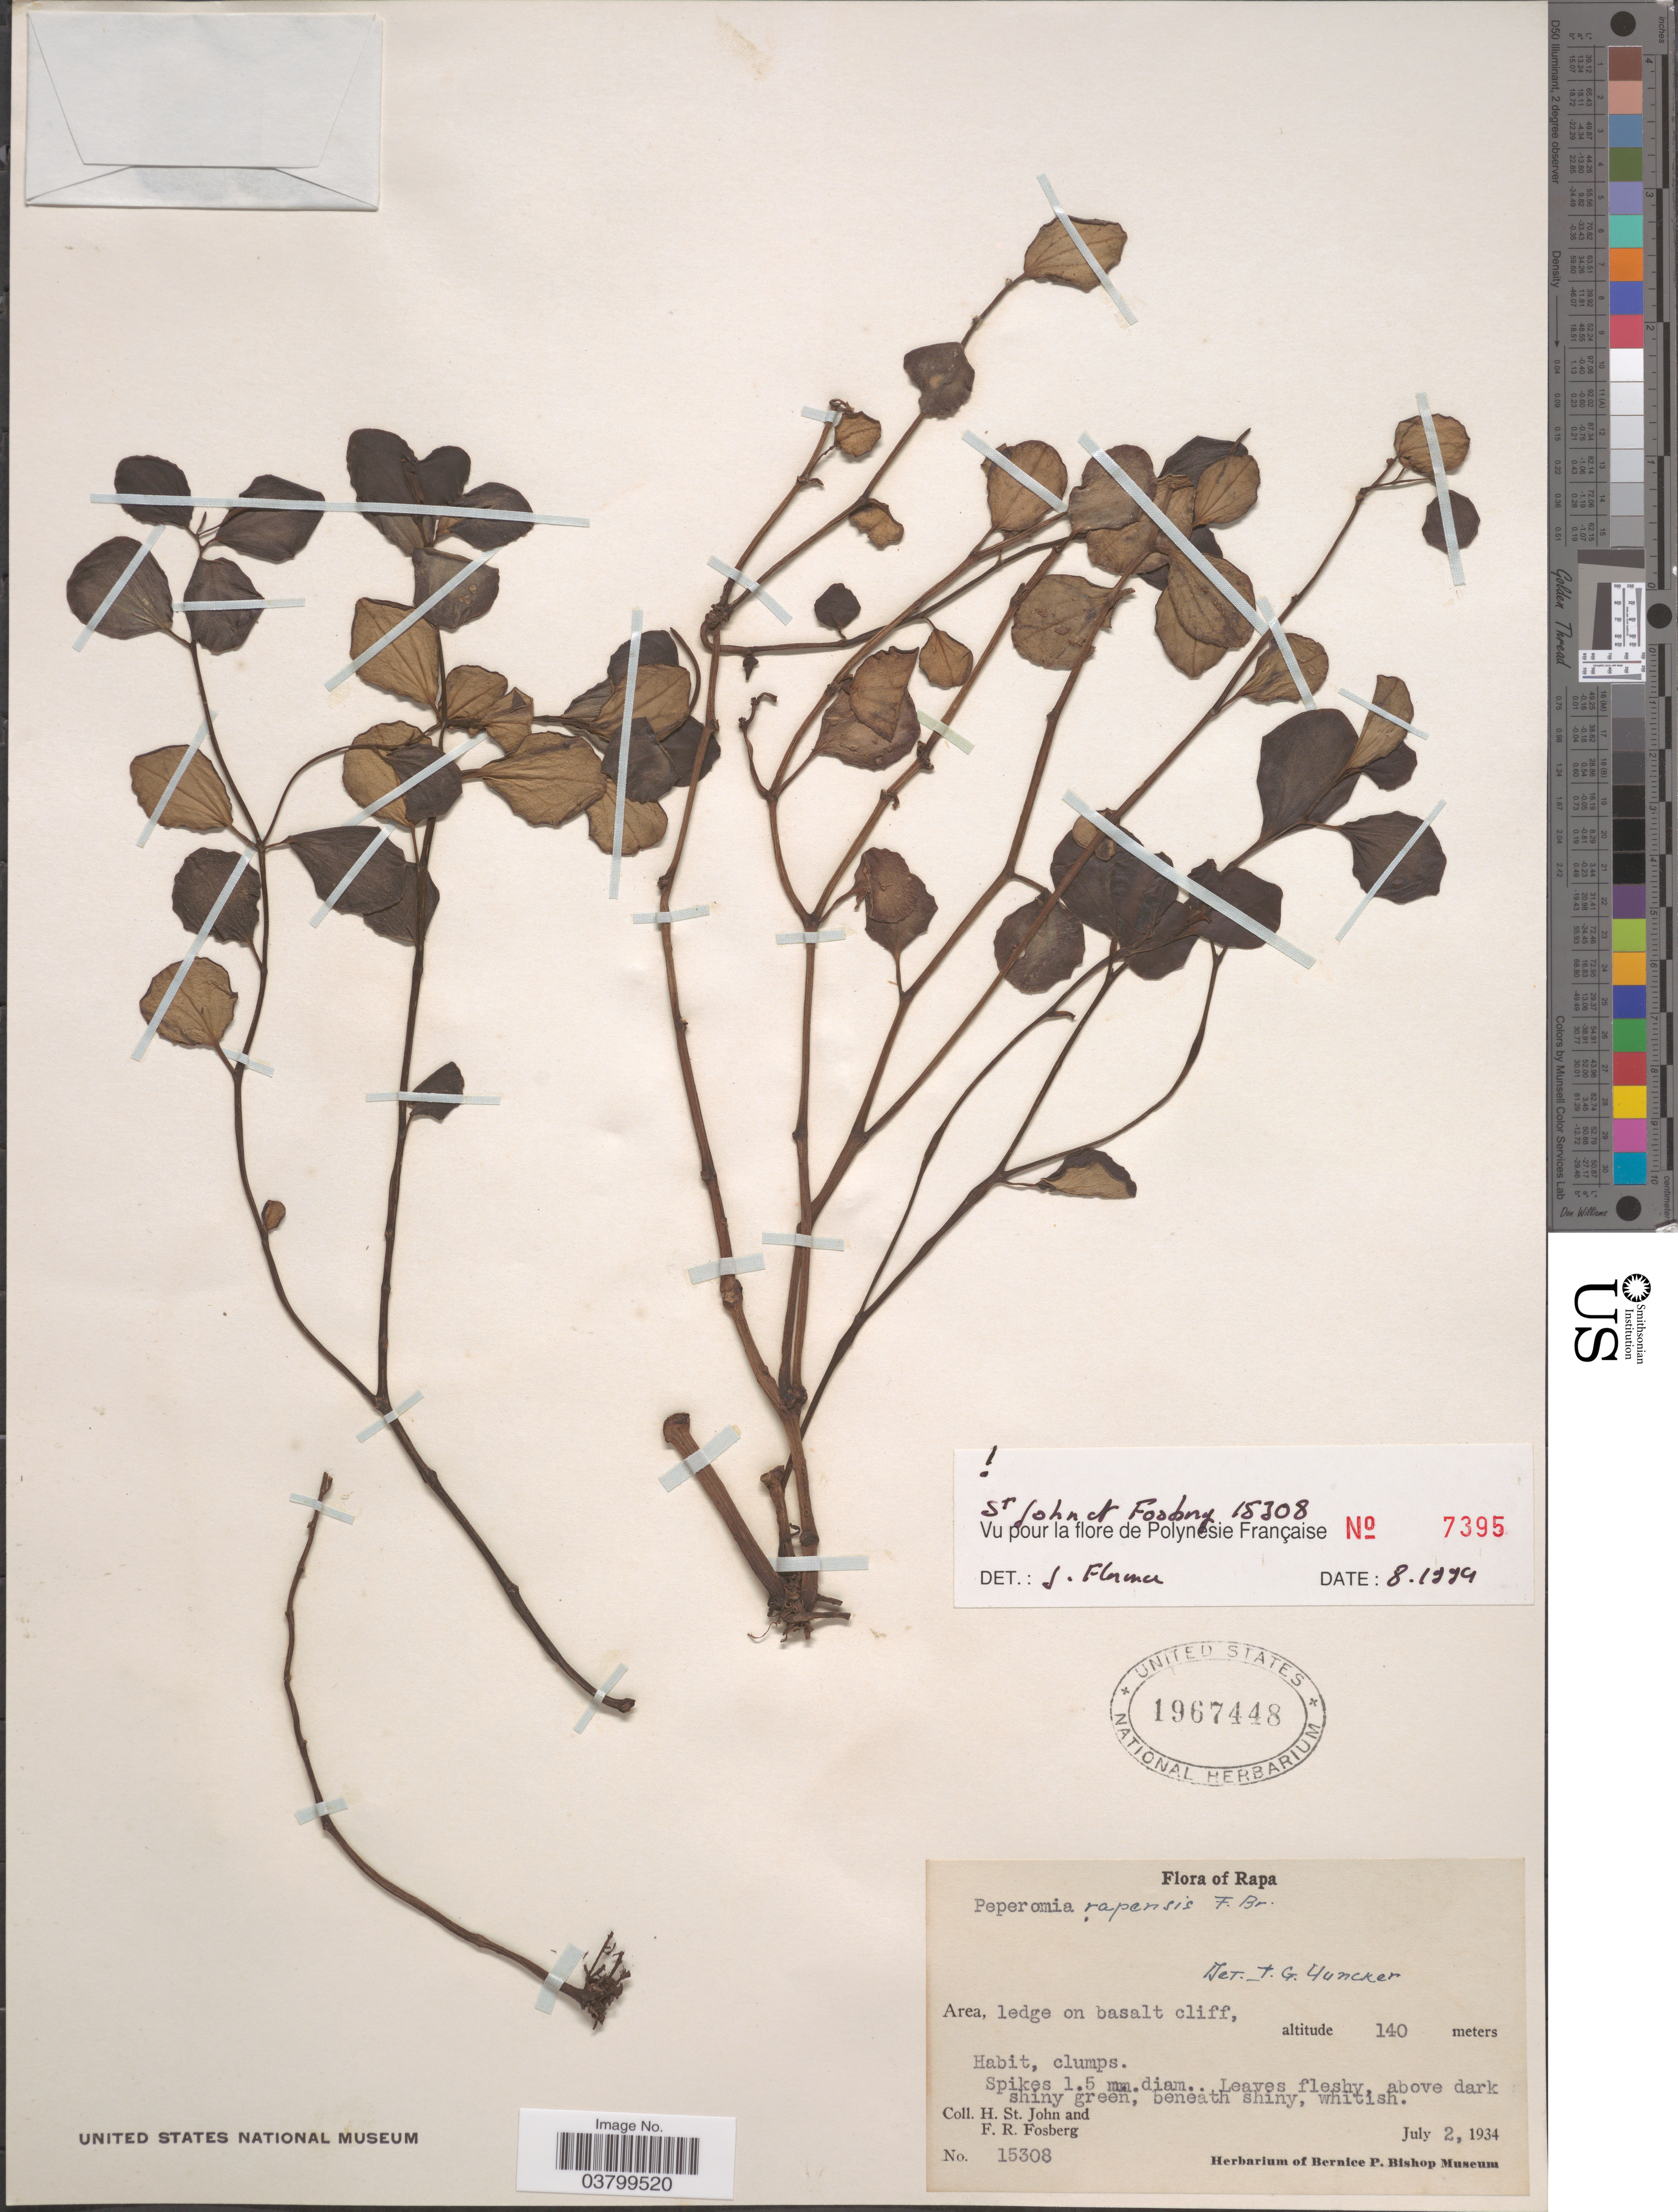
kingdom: Plantae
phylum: Tracheophyta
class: Magnoliopsida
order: Piperales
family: Piperaceae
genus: Peperomia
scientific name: Peperomia rapensis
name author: F. Br.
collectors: H. St. John & F. R. Fosberg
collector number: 15308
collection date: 1934-07-02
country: French Polynesia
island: Rapa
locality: Rapa. Area, ledge on basalt cliff.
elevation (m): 140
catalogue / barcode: US 1967448